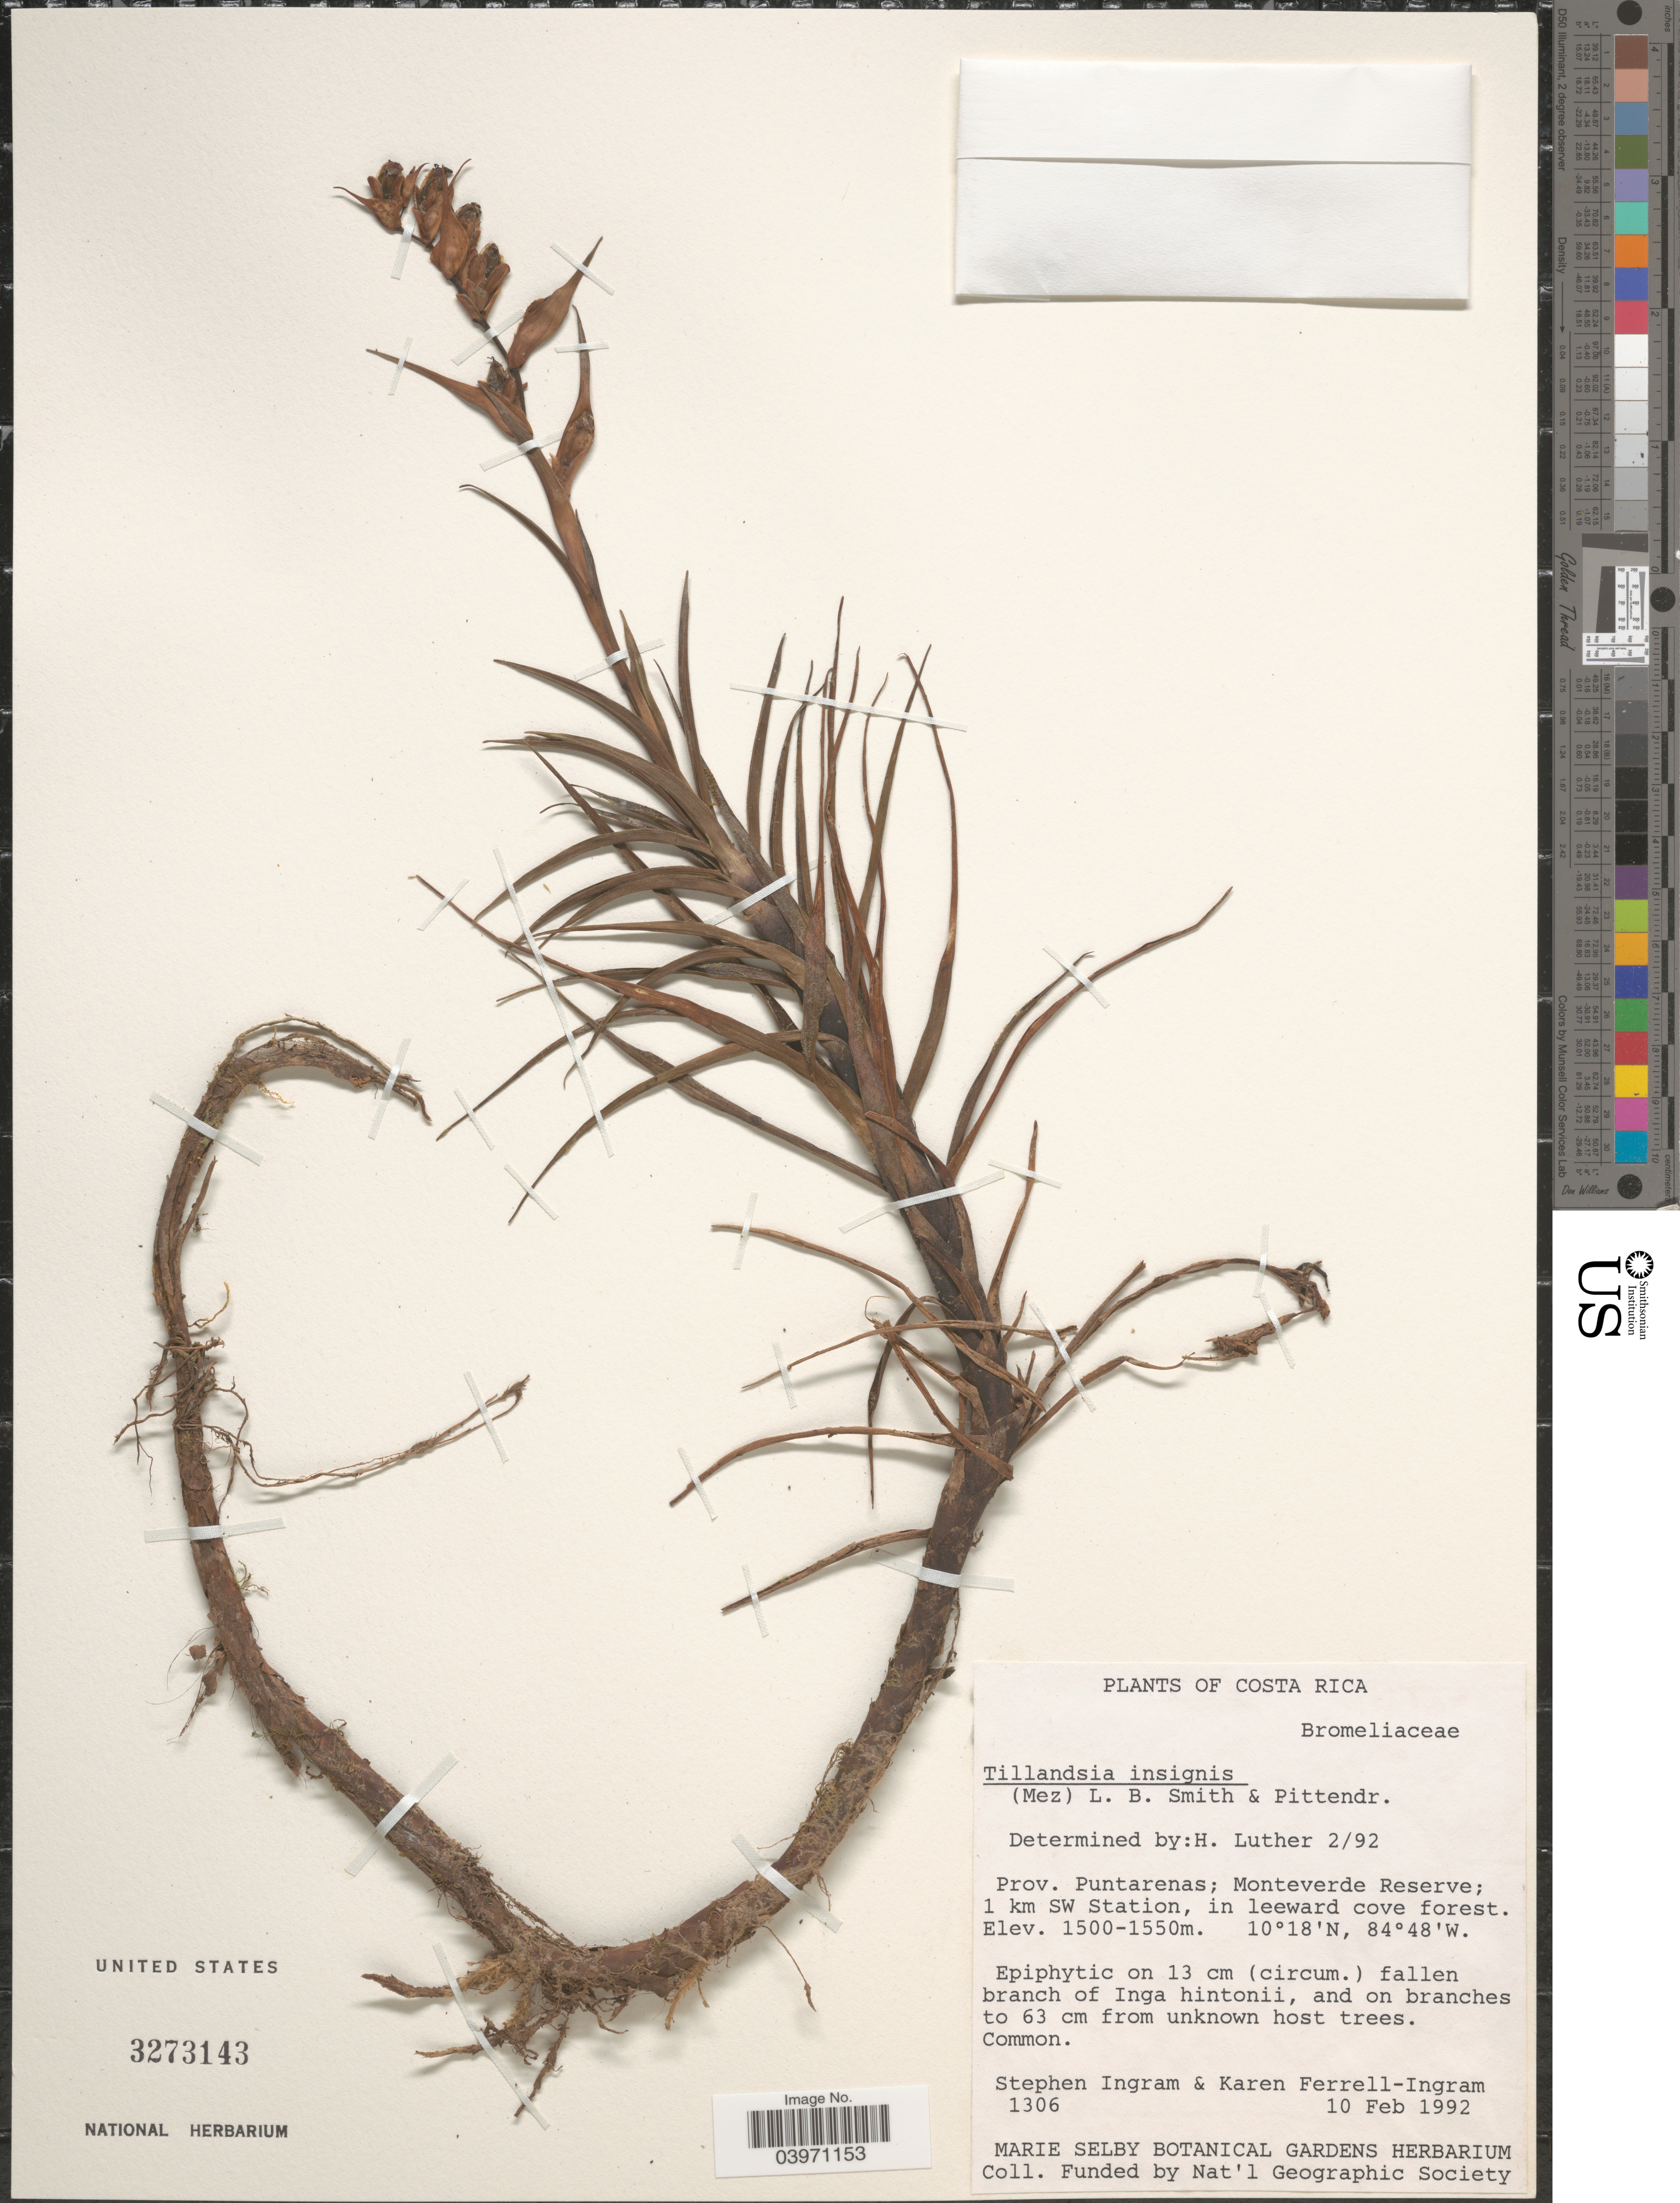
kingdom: Plantae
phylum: Tracheophyta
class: Liliopsida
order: Poales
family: Bromeliaceae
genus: Tillandsia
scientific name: Tillandsia insignis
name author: (Mez) L.B. Sm. & Pittendr.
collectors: S. Ingram & K. Ferrell-Ingram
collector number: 1306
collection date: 1992-02-10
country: Costa Rica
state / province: Puntarenas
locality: Monteverde Reserve; 1 km SW Station.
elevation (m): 1500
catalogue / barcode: US 3273143